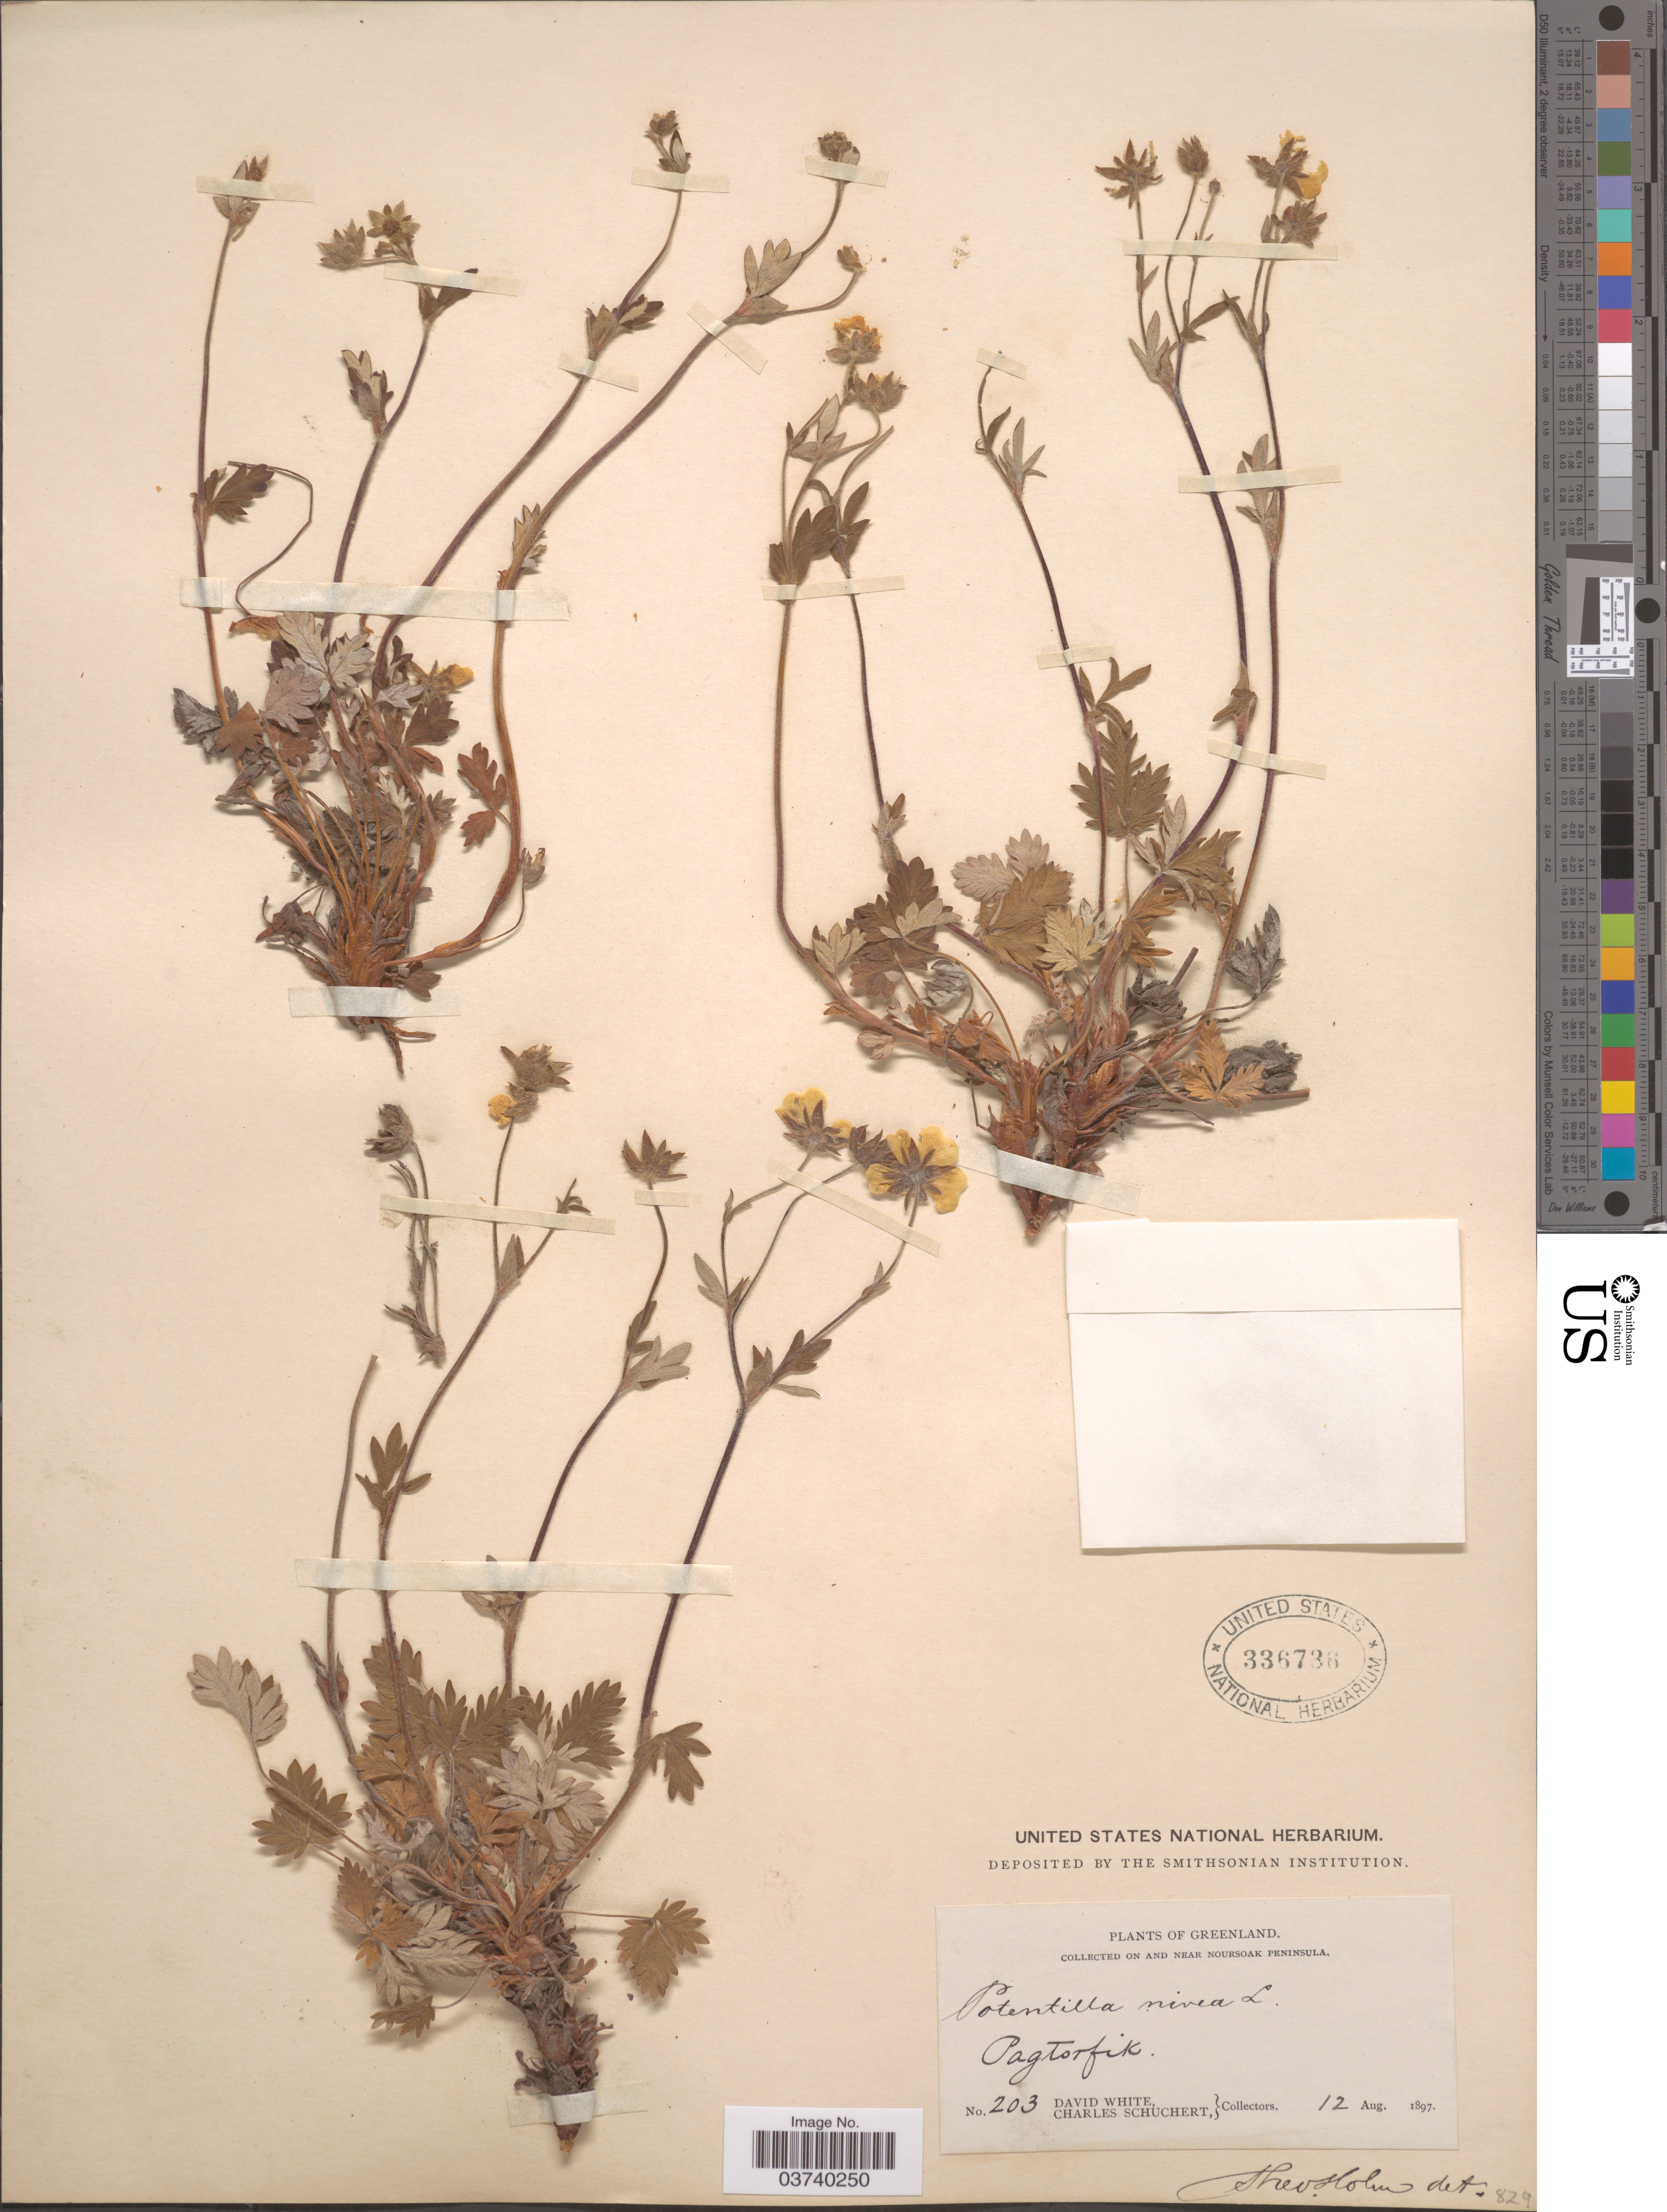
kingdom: Plantae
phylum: Tracheophyta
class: Magnoliopsida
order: Rosales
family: Rosaceae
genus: Potentilla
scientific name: Potentilla nivea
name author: L.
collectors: D. White & C. Schuchert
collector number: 203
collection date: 1897-08-12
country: Greenland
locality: On and near Noursoak Peninsula. Pagtorfik.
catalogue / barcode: US 336736